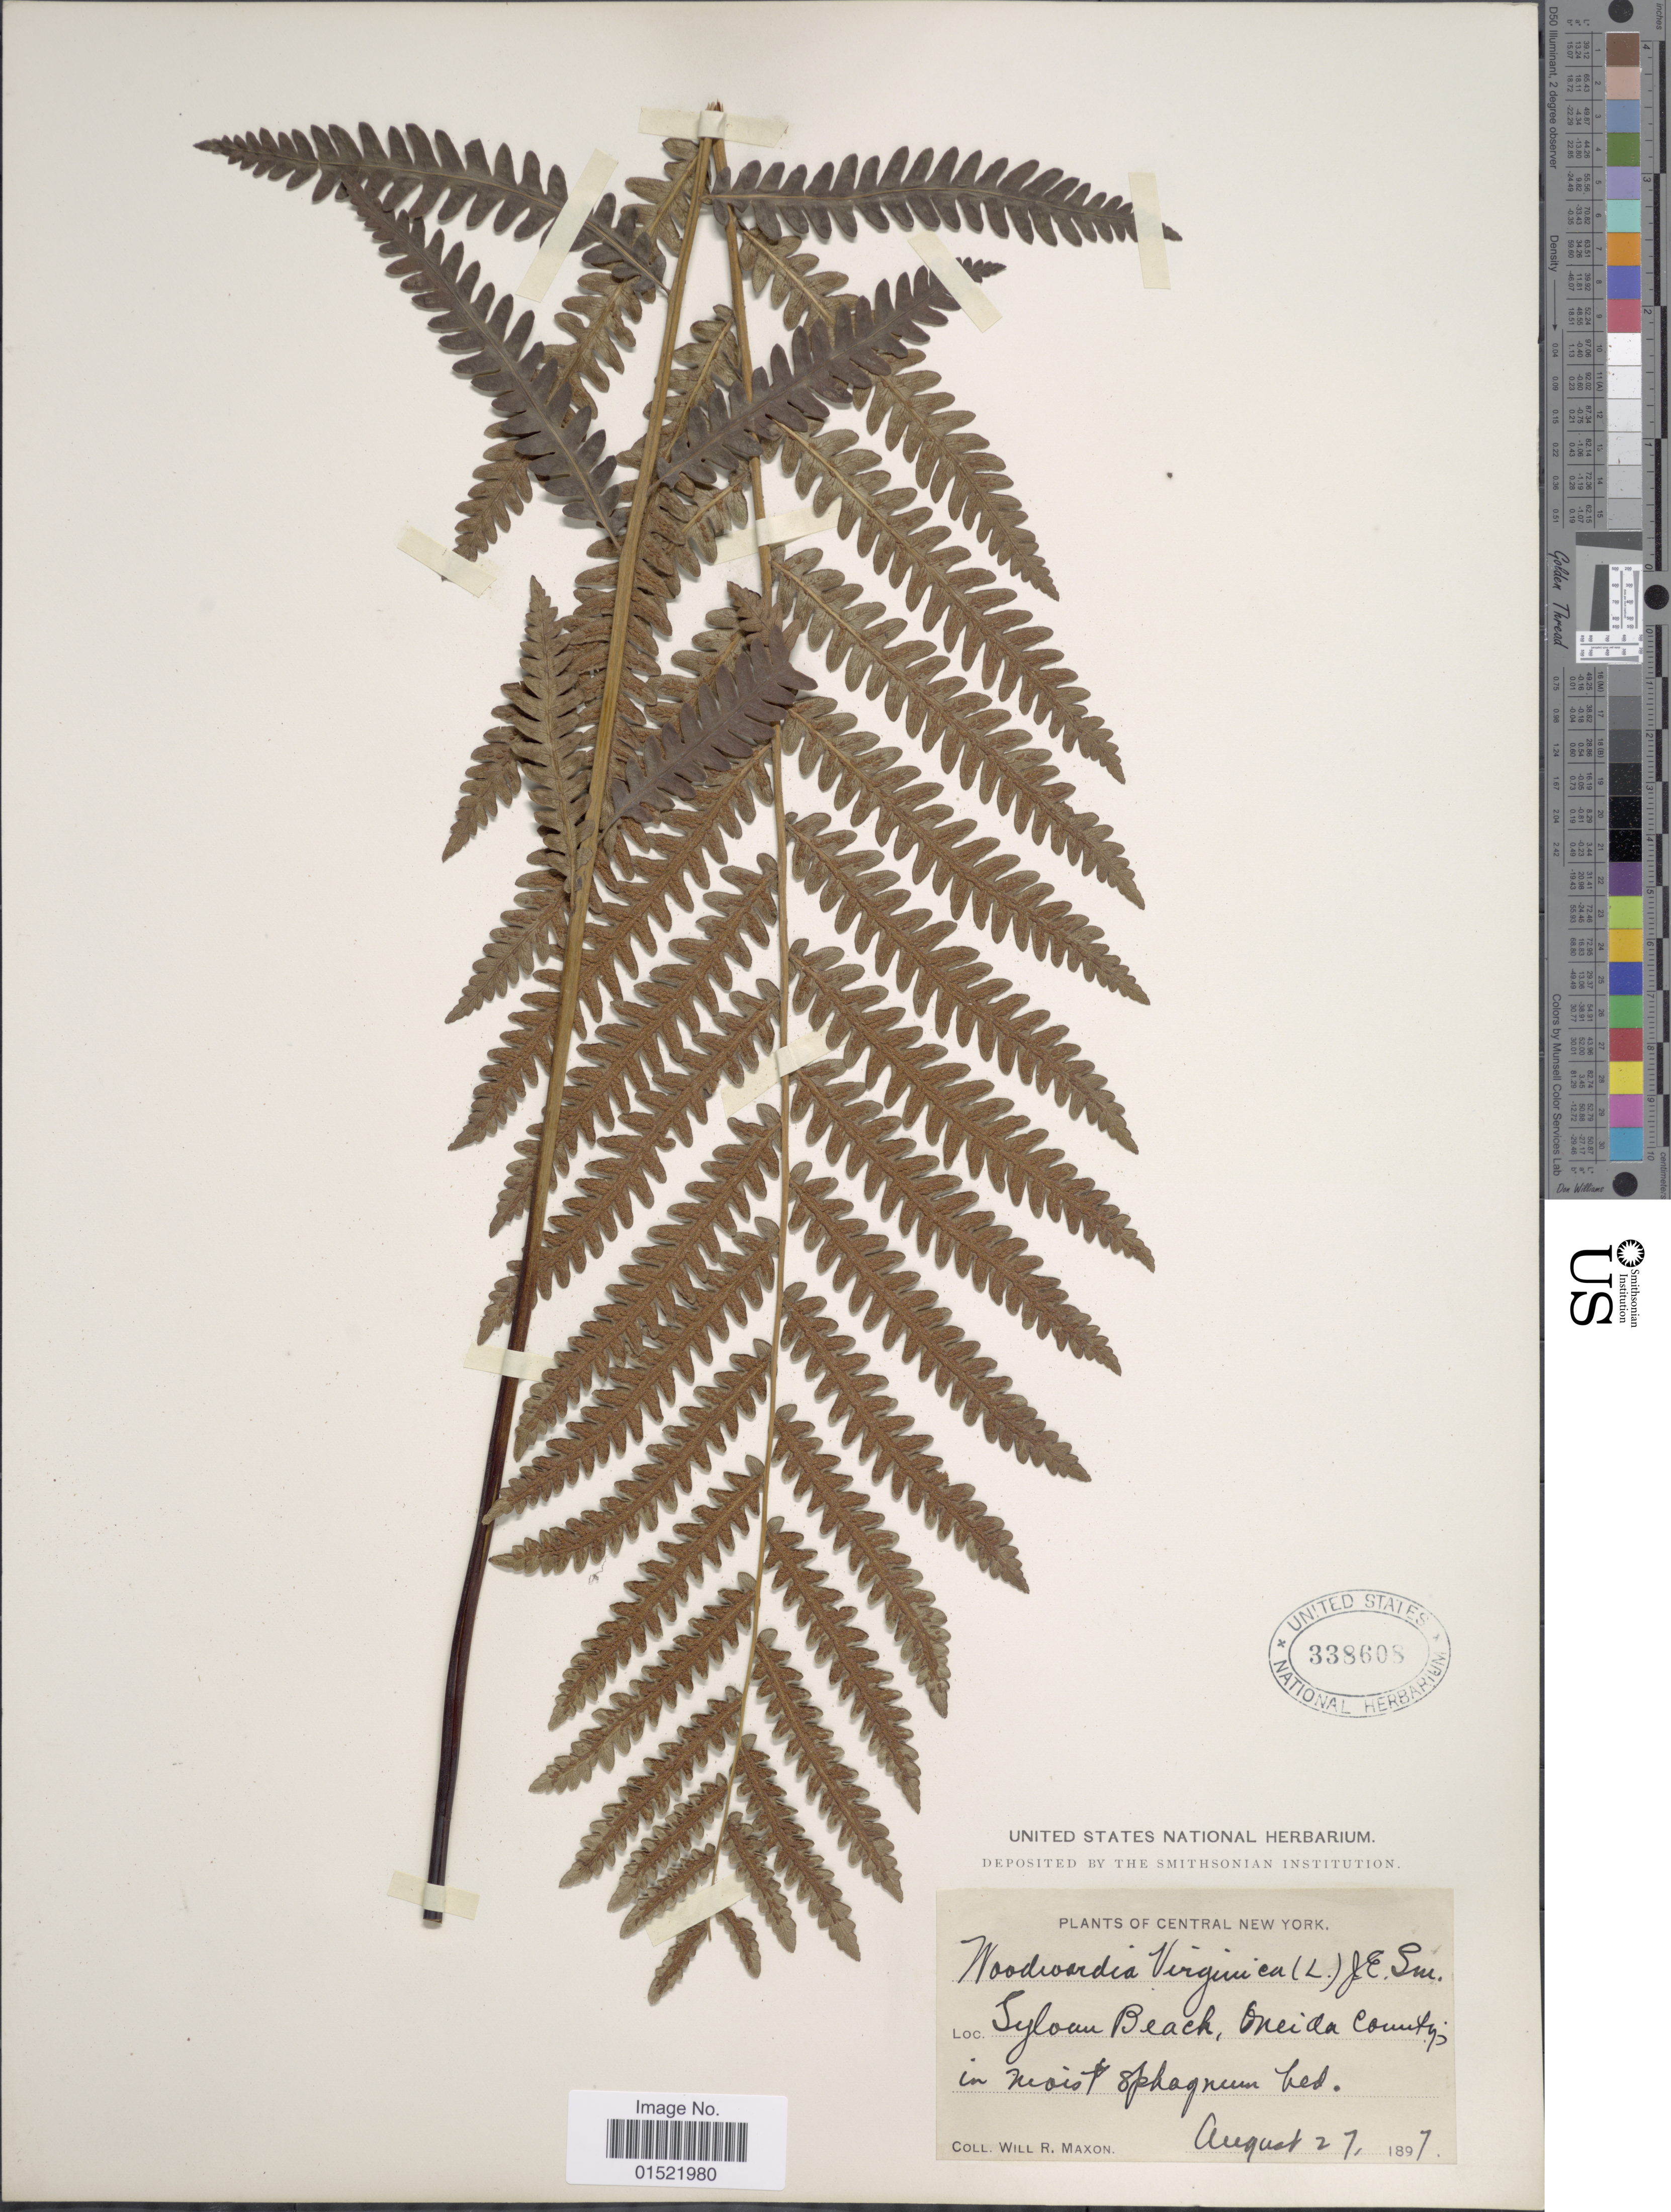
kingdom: Plantae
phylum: Tracheophyta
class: Polypodiopsida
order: Polypodiales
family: Blechnaceae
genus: Woodwardia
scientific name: Woodwardia virginica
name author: (L.) R.M. Sm.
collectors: W. R. Maxon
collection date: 1897-08-27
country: United States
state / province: New York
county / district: Oneida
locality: Sylvan Beach, Oneida County, in moist spagnum bed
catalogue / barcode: US 338608